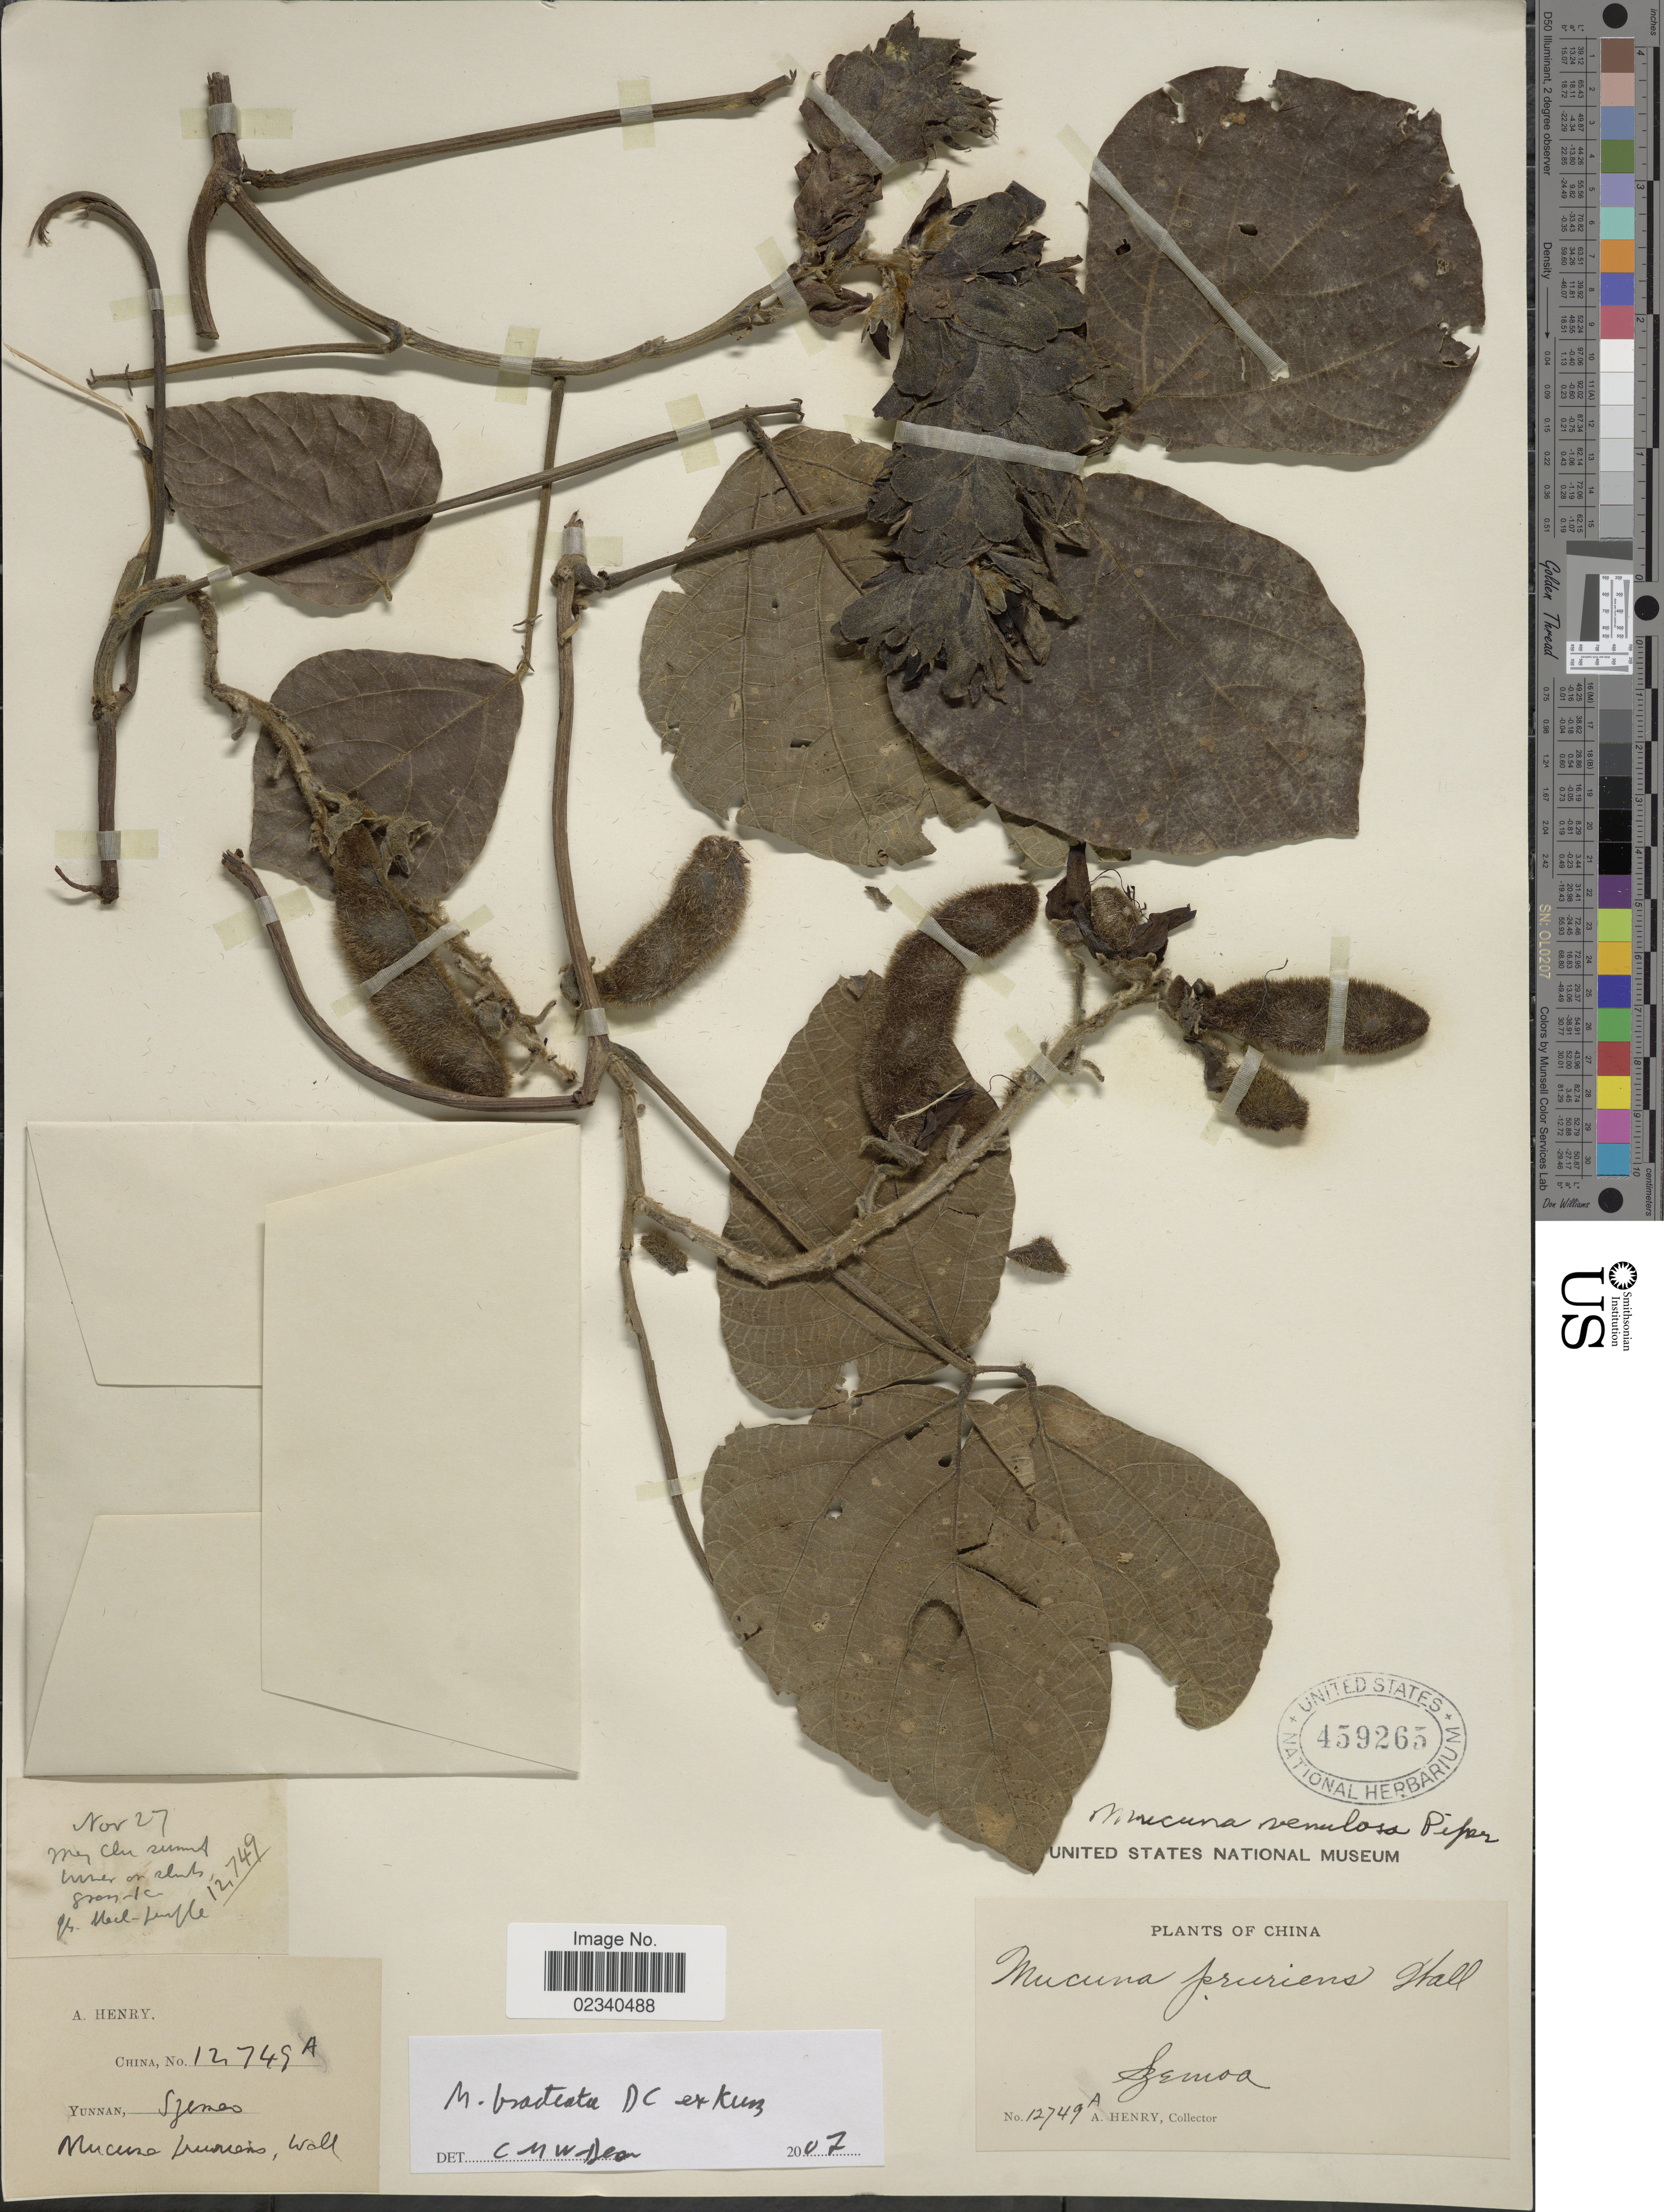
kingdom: Plantae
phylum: Tracheophyta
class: Magnoliopsida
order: Fabales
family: Fabaceae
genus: Mucuna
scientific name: Mucuna bracteata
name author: DC. ex Kurz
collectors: A. Henry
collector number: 12749 A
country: China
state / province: Yunnan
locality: Szemao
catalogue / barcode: US 459265